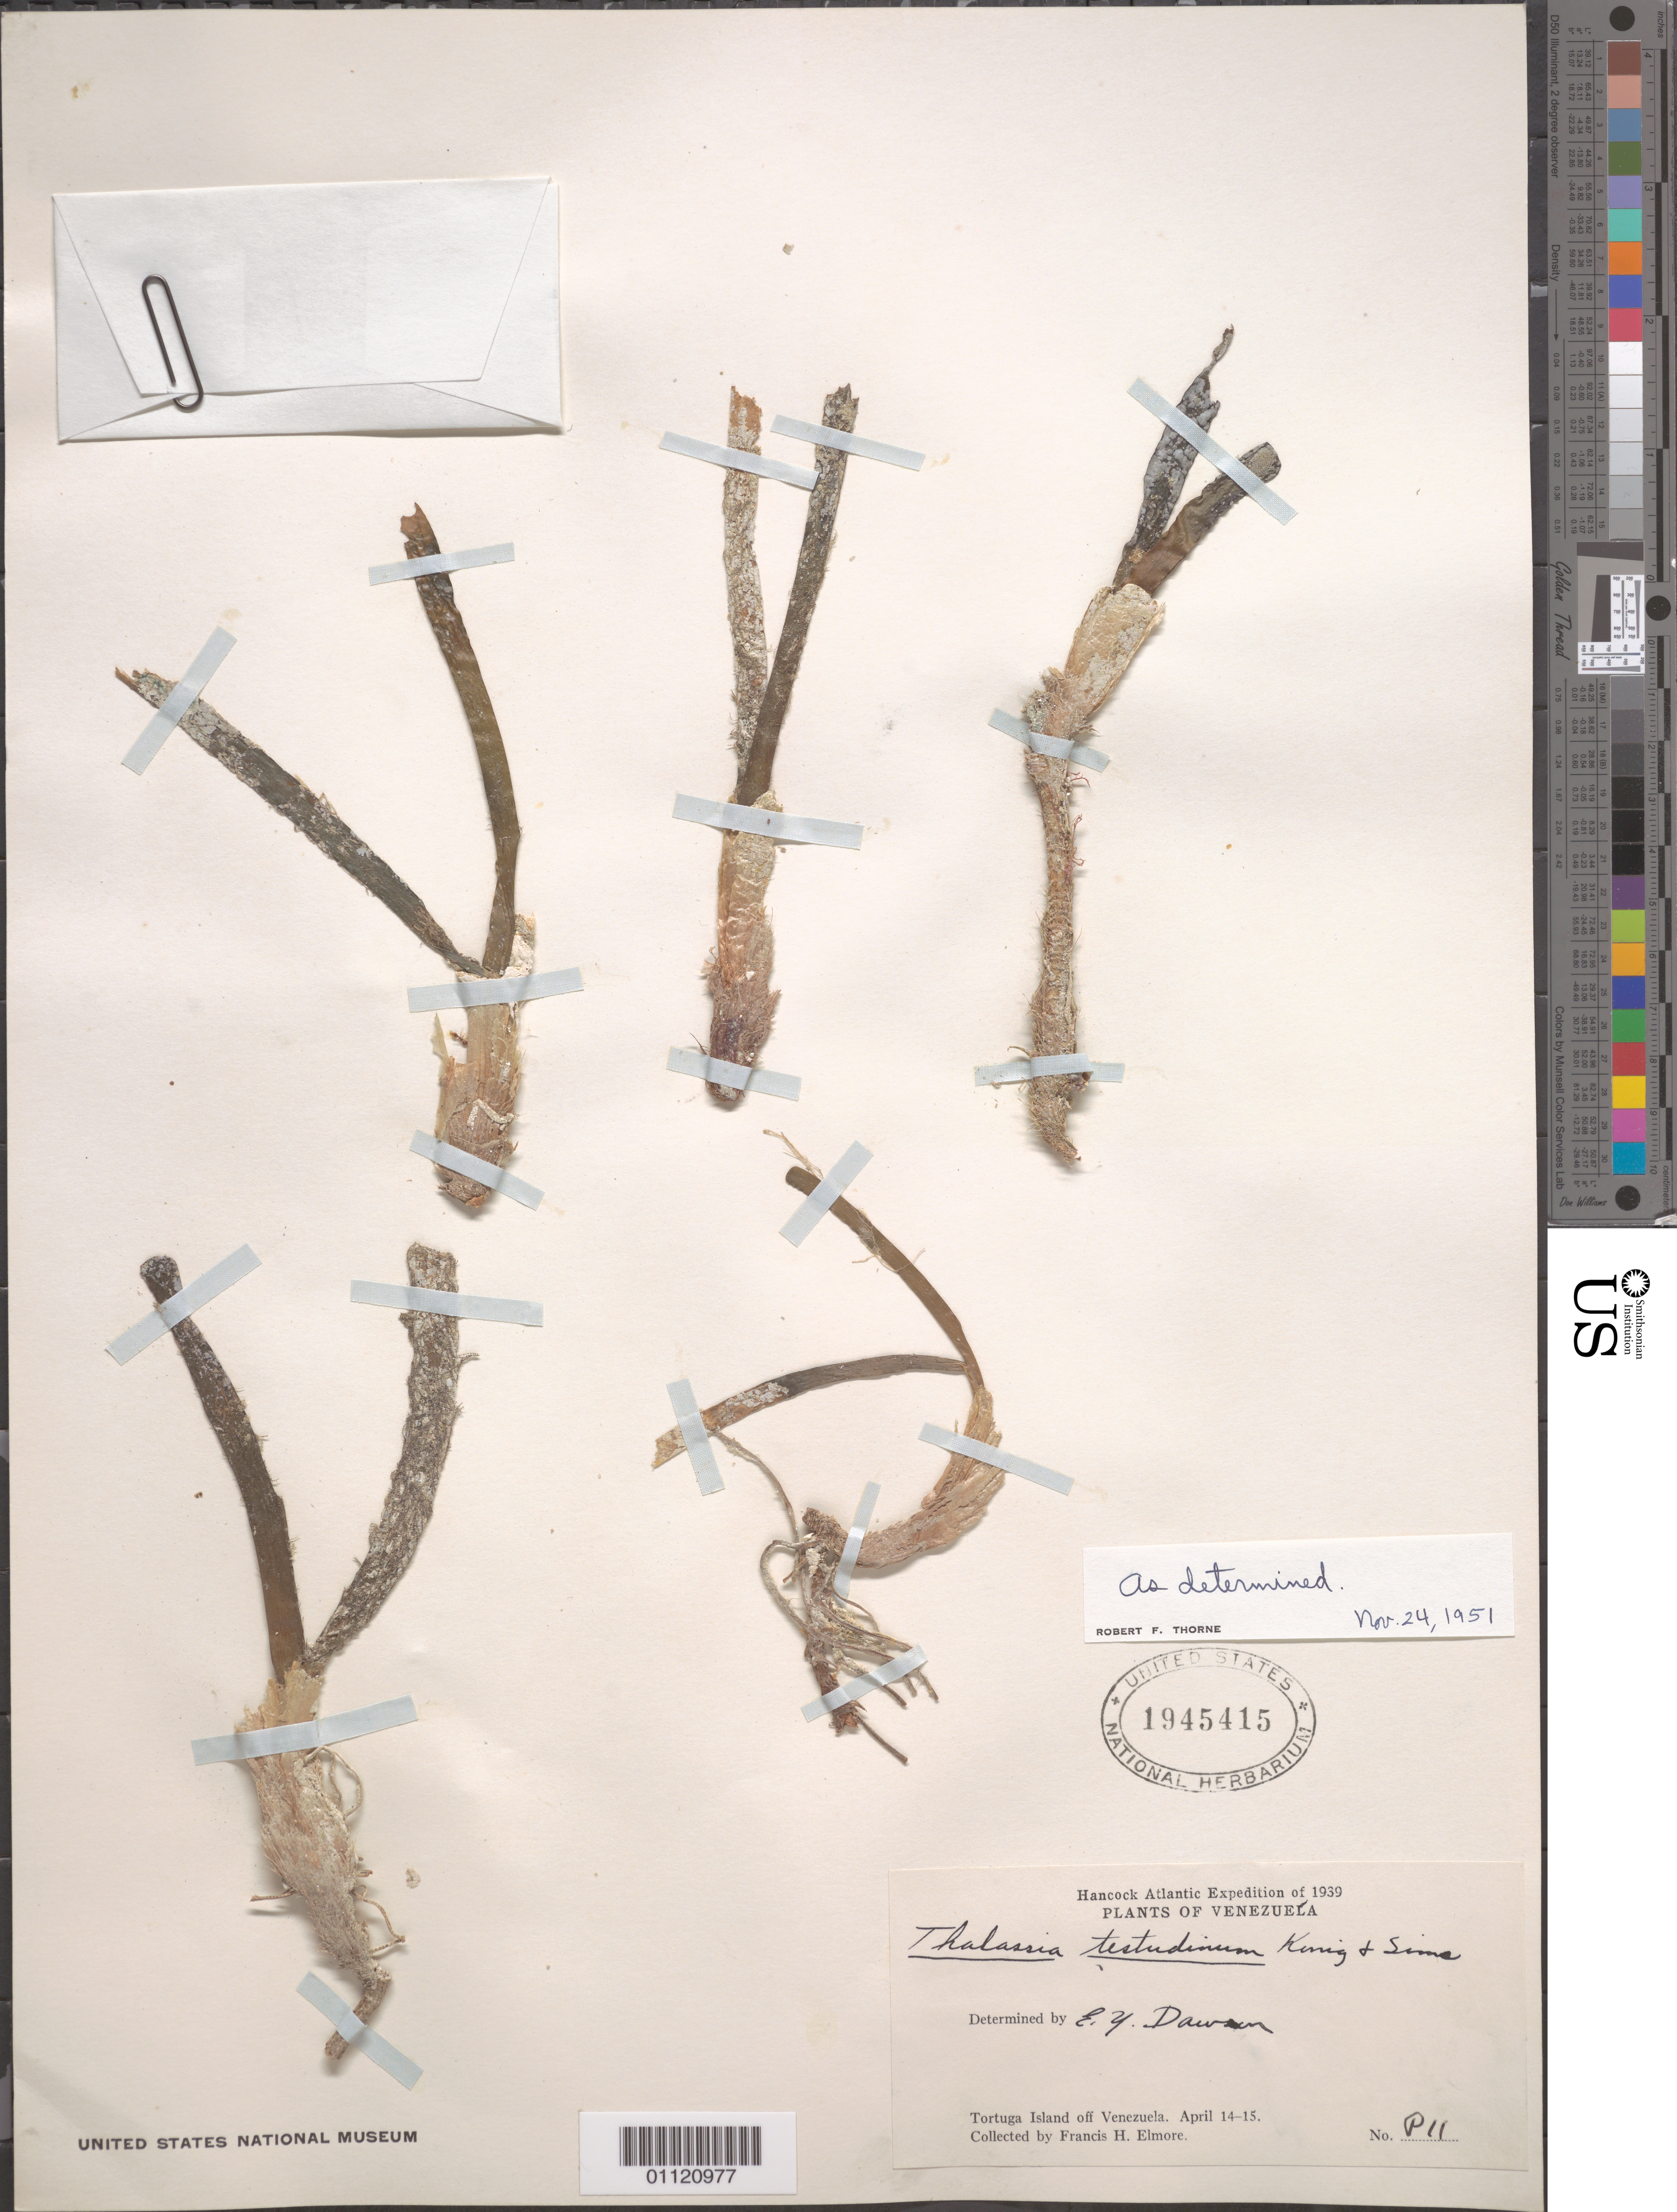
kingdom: Plantae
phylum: Tracheophyta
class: Liliopsida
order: Alismatales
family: Hydrocharitaceae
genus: Thalassia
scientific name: Thalassia testudinum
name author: Banks & Sol. ex K.D. Koenig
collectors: F. H. Elmore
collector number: P11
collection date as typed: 14 Apr 1939 to 15 Apr 1939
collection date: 1939-04-14/1939-04-15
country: Venezuela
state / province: Dependencias Federales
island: Tortuga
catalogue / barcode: US 1945415